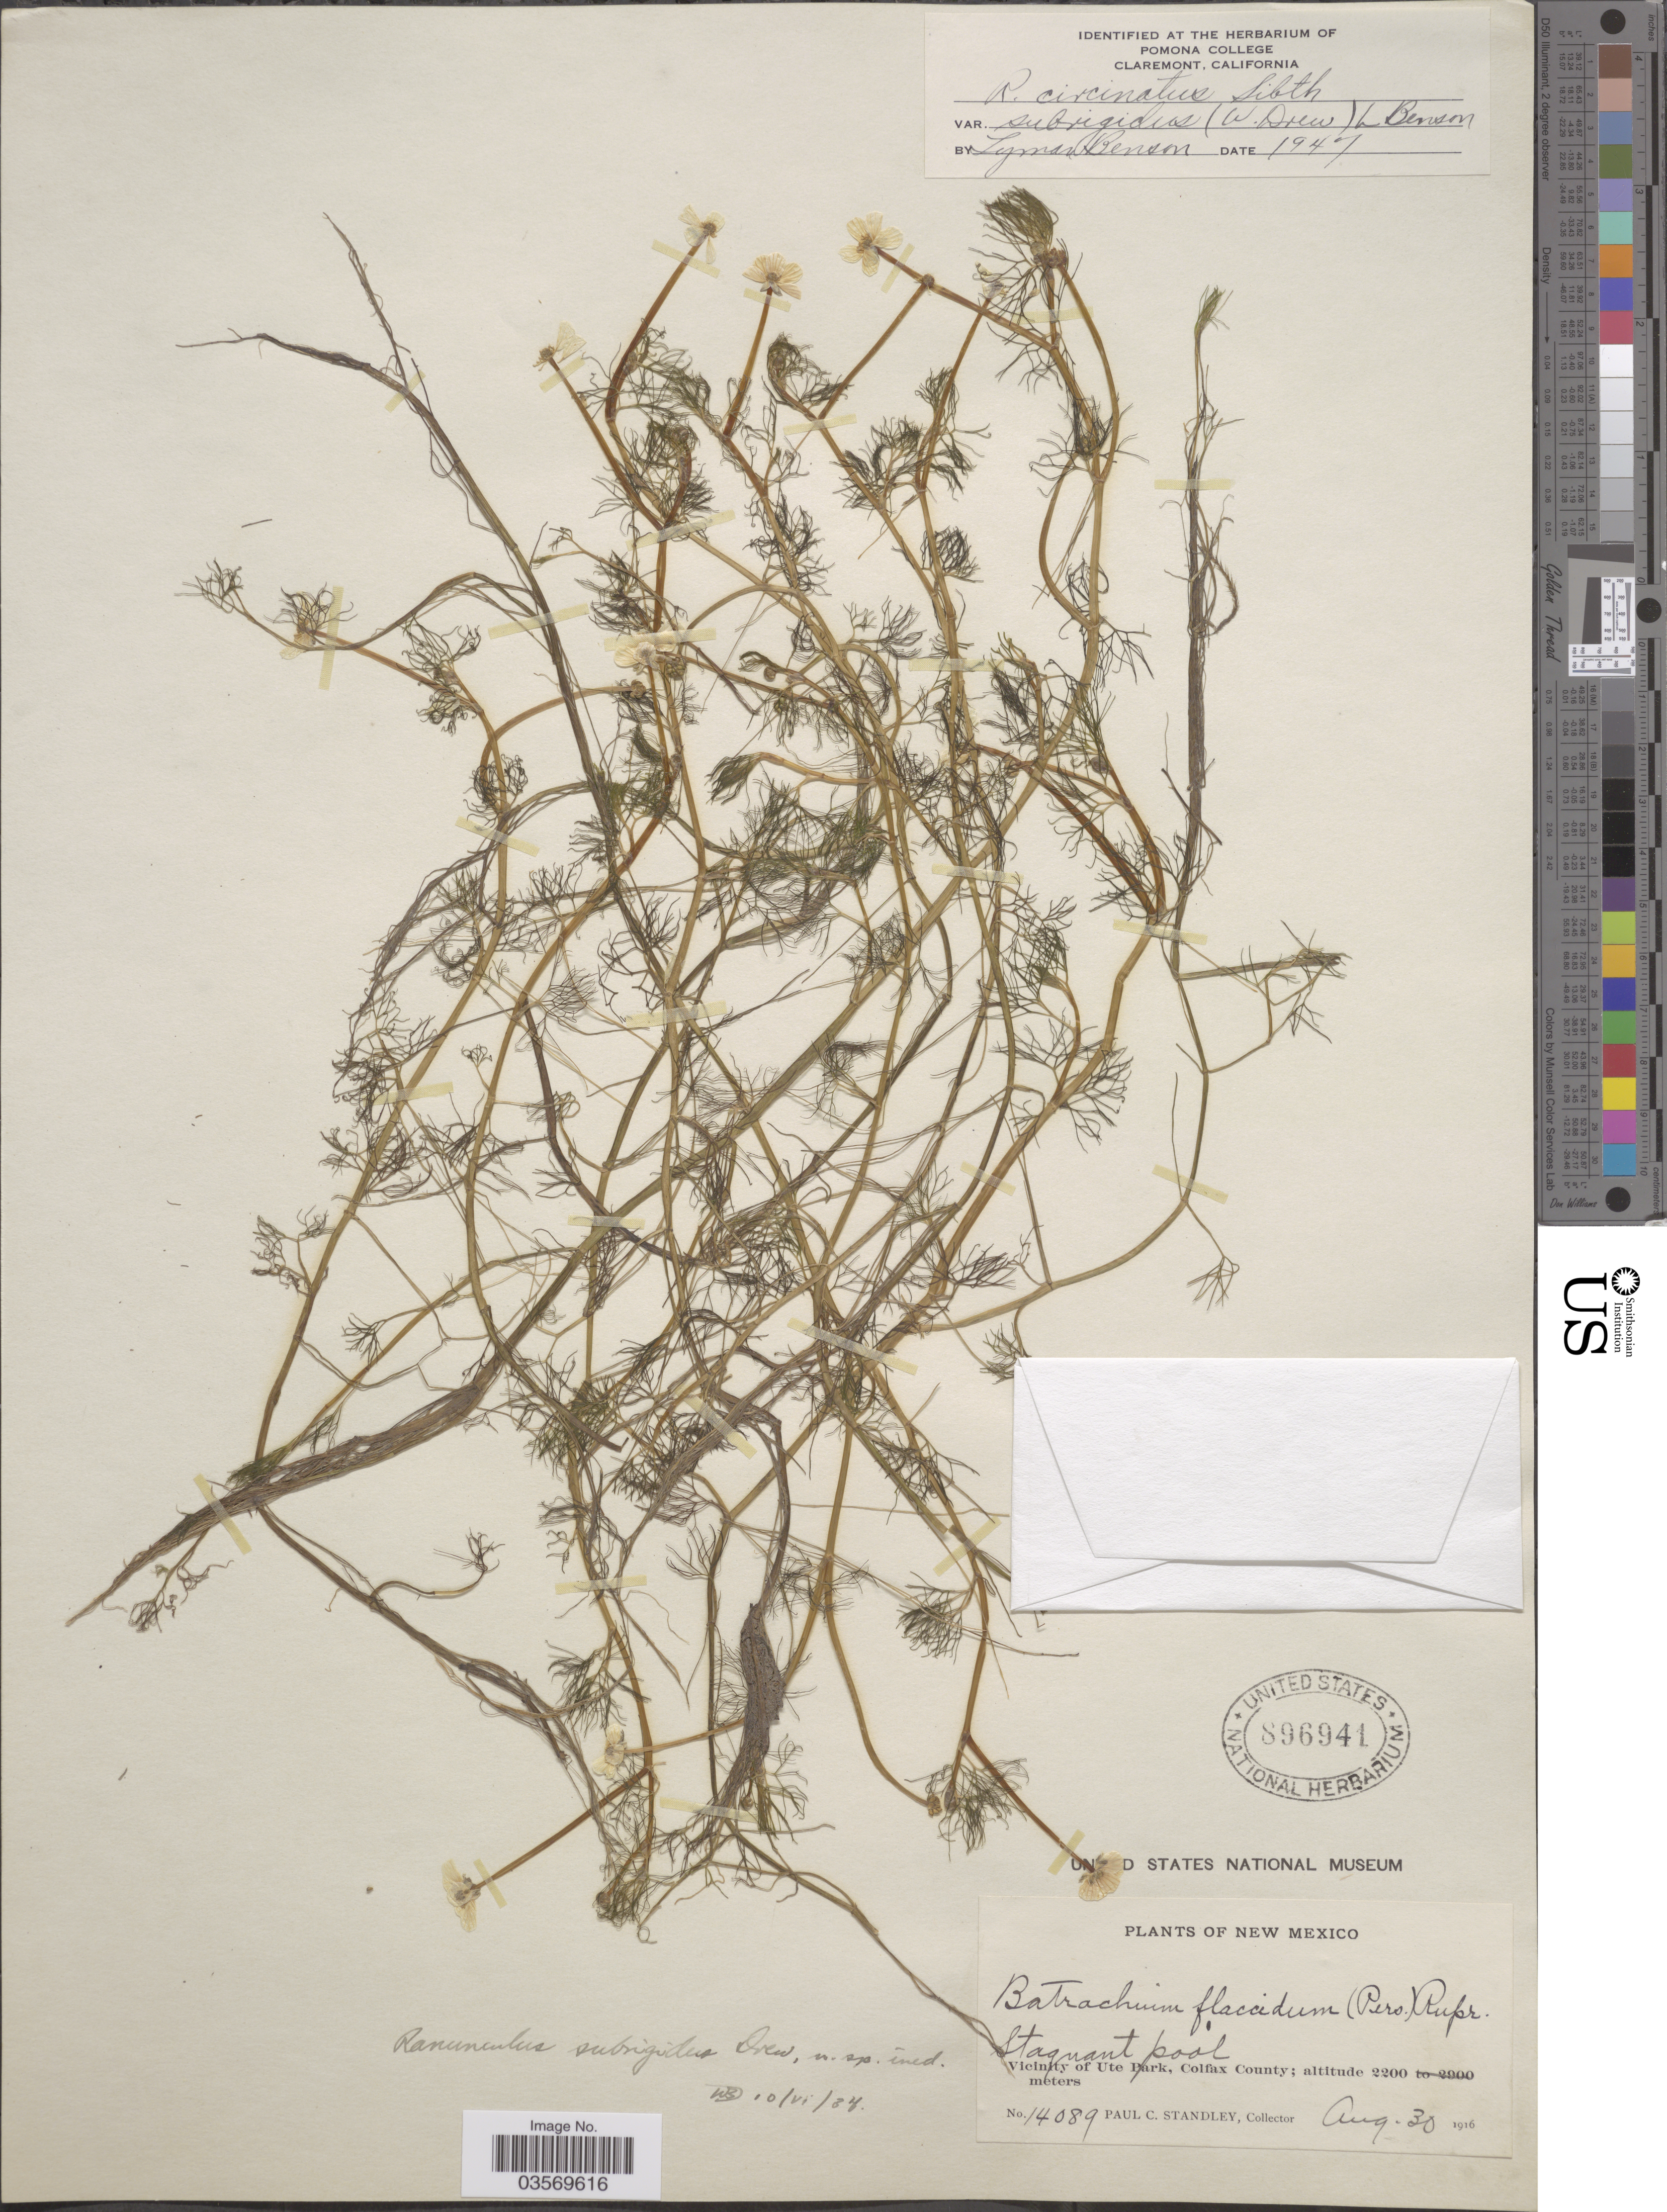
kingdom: Plantae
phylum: Tracheophyta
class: Magnoliopsida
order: Ranunculales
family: Ranunculaceae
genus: Ranunculus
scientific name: Ranunculus subrigidus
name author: W.B. Drew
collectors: P. C. Standley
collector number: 14089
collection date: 1916-08-30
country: United States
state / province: New Mexico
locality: Stagnant pool. Vicinity of Ute Park, Colfax County.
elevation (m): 2200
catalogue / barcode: US 896941